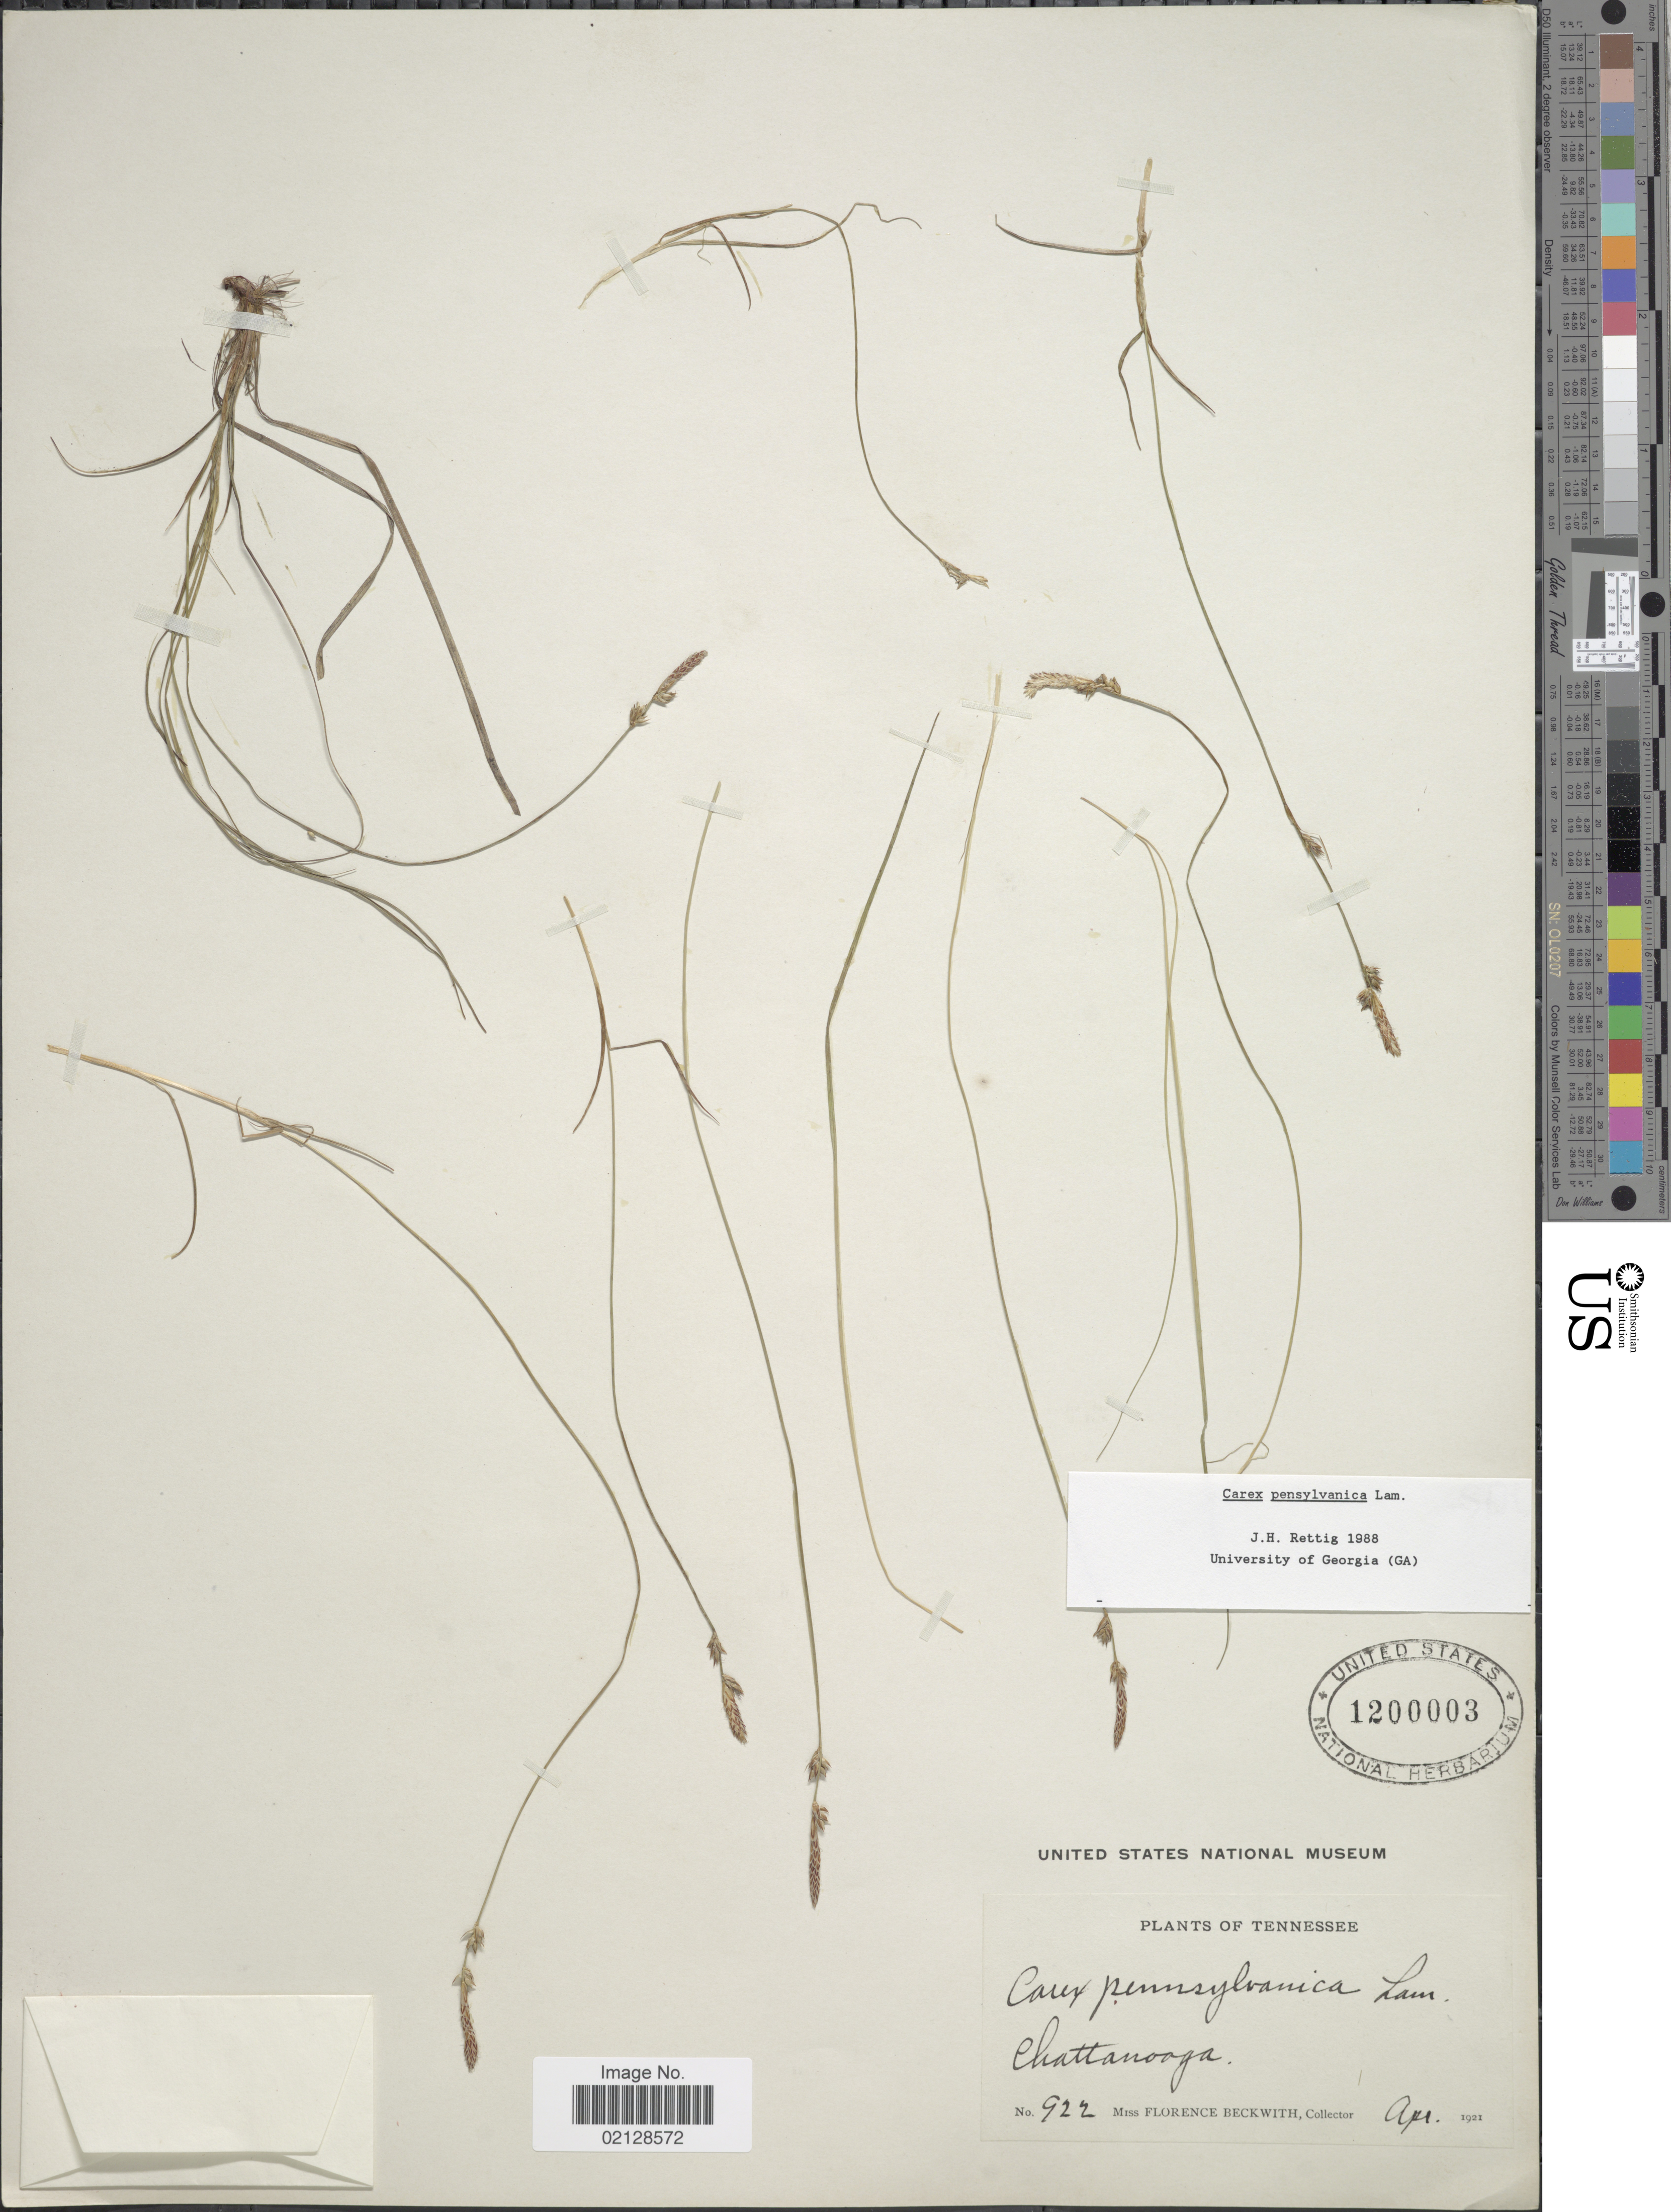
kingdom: Plantae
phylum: Tracheophyta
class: Liliopsida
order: Poales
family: Cyperaceae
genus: Carex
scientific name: Carex pensylvanica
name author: Lam.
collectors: F. Beckwith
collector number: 922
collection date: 1921-04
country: United States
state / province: Tennessee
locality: Chattanooga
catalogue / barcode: US 1200003